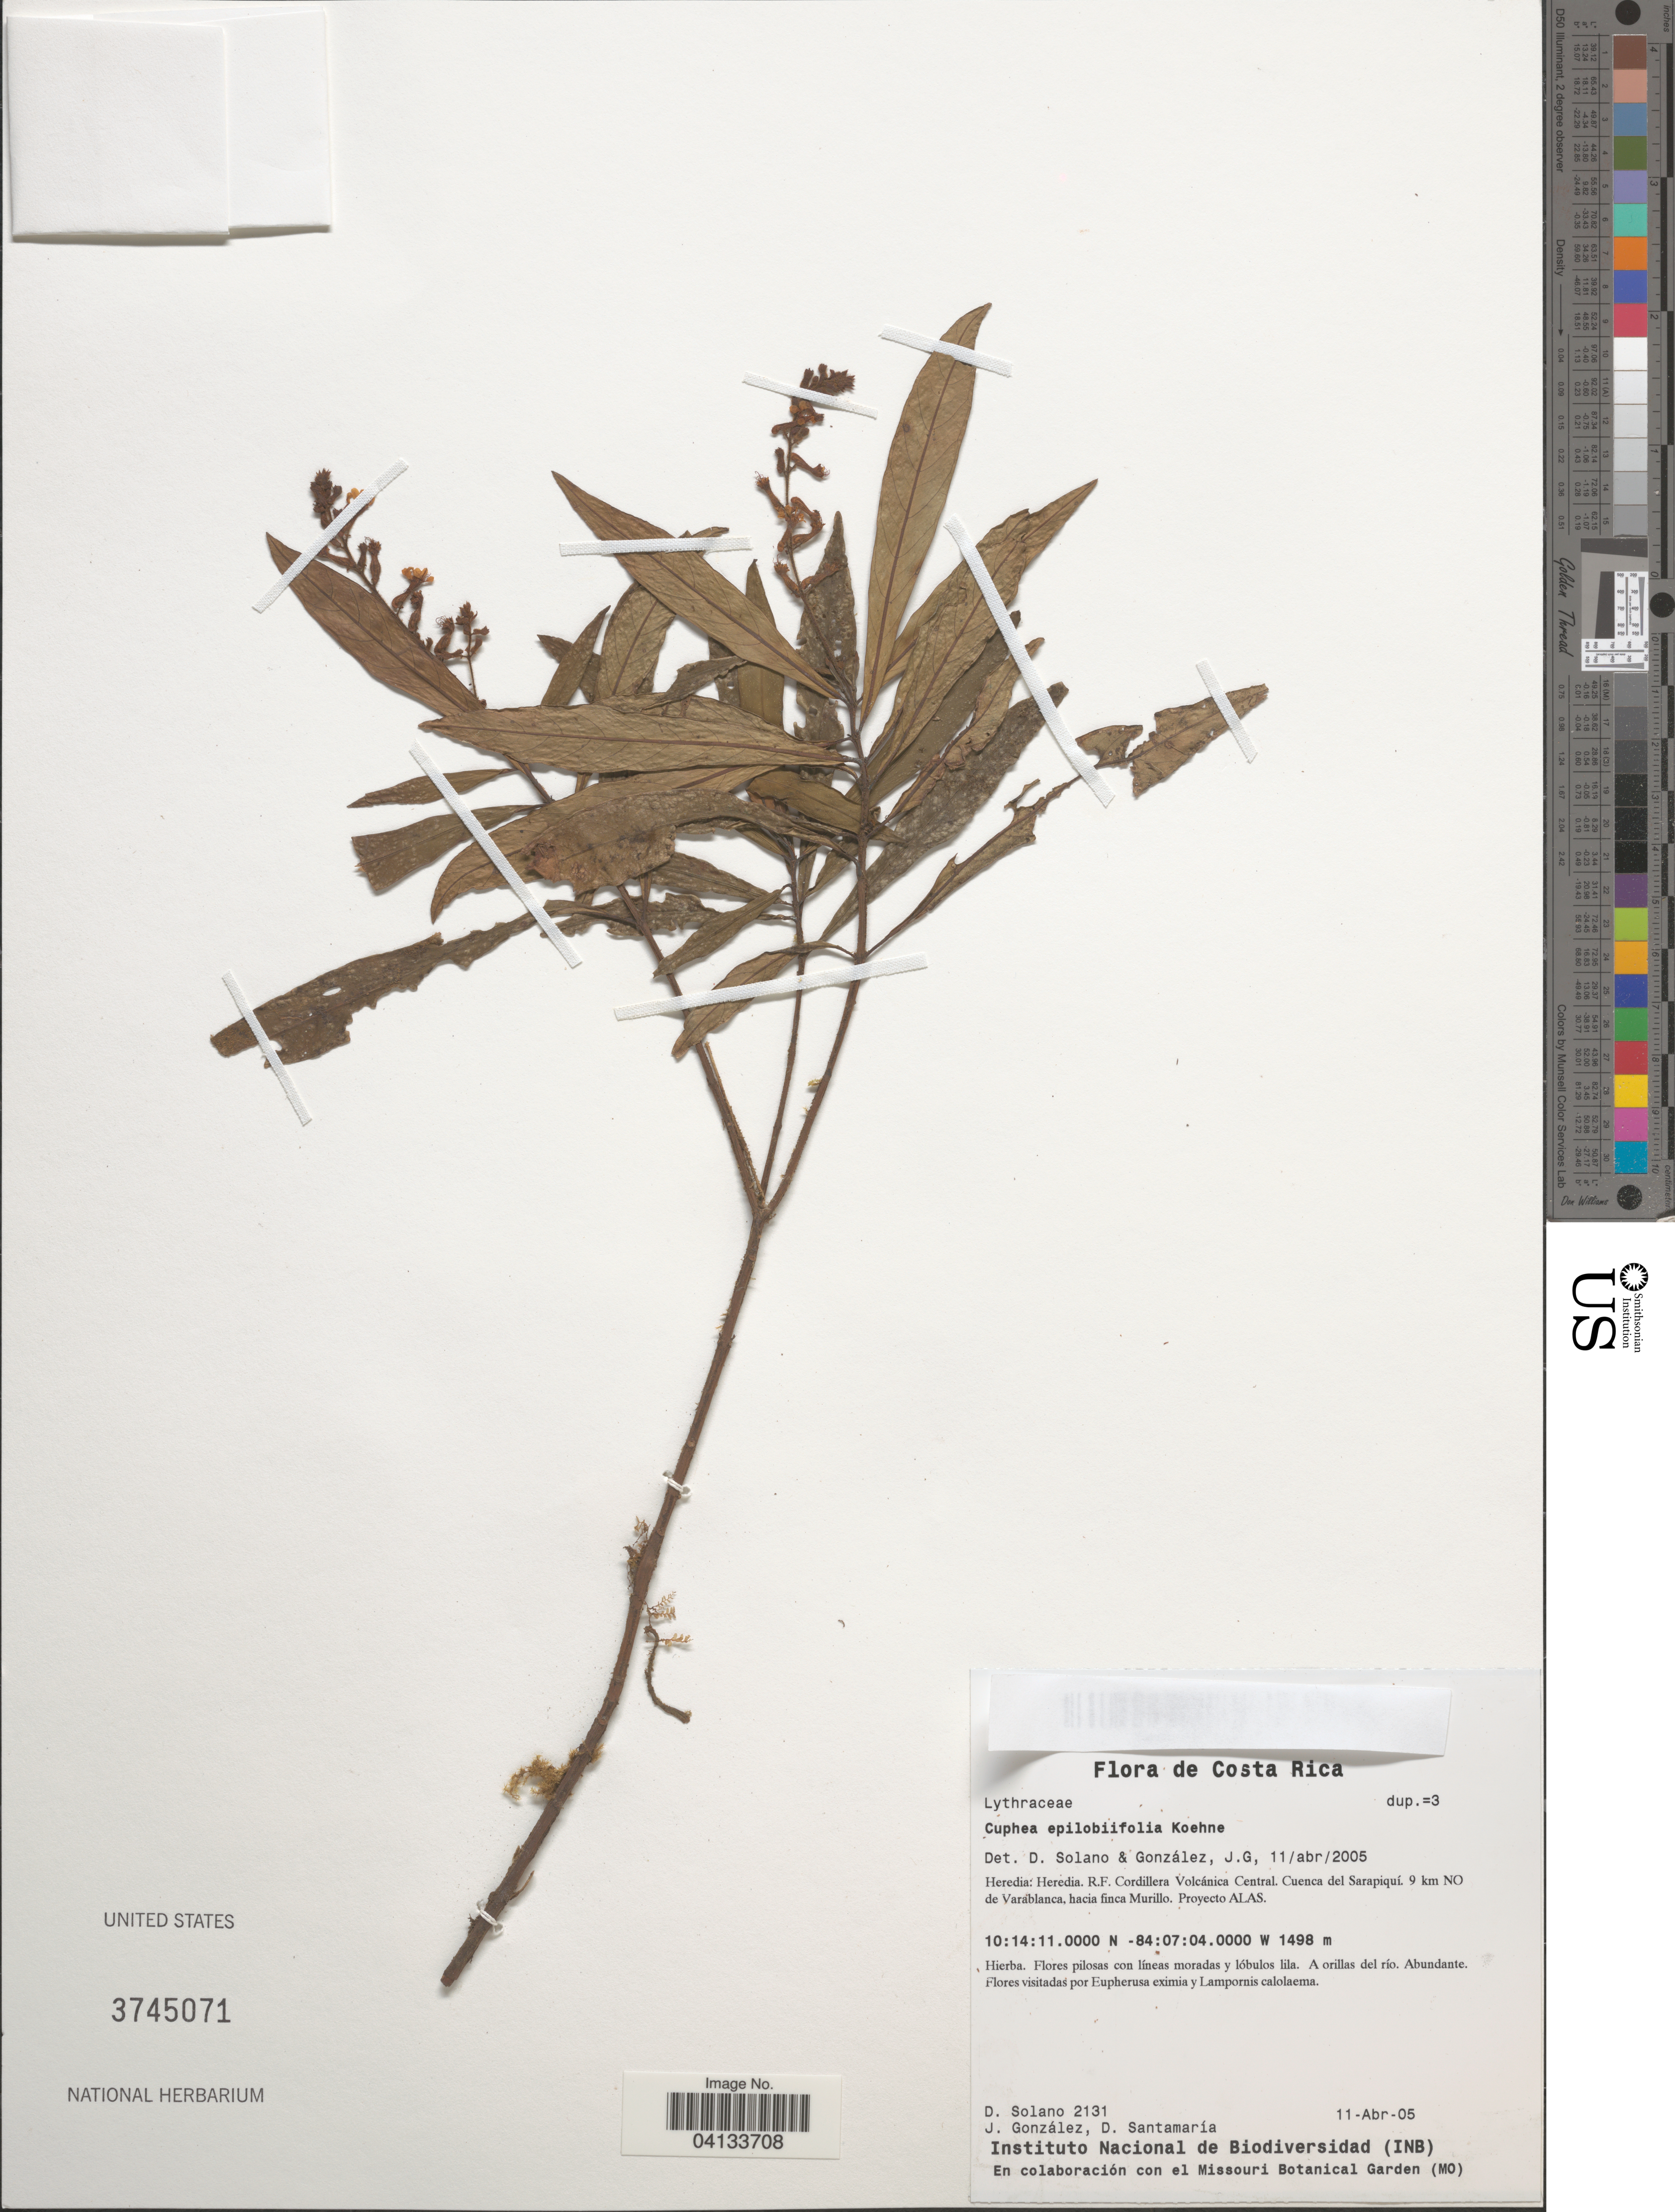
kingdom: Plantae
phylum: Tracheophyta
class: Magnoliopsida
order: Myrtales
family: Lythraceae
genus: Cuphea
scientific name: Cuphea epilobiifolia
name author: Koehne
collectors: D. Solano, J. Gonzales & D. Santamaria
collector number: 2131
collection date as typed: Transcribed d/m/y: 11/4/5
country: Costa Rica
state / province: Heredia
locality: R.F. Cordillera Volcánica Central. Cuenca del Sarapiquí. 9 km NO de Varablanca, hacia finca Murillo. Proyecto ALAS.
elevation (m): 1498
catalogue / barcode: US 3745071